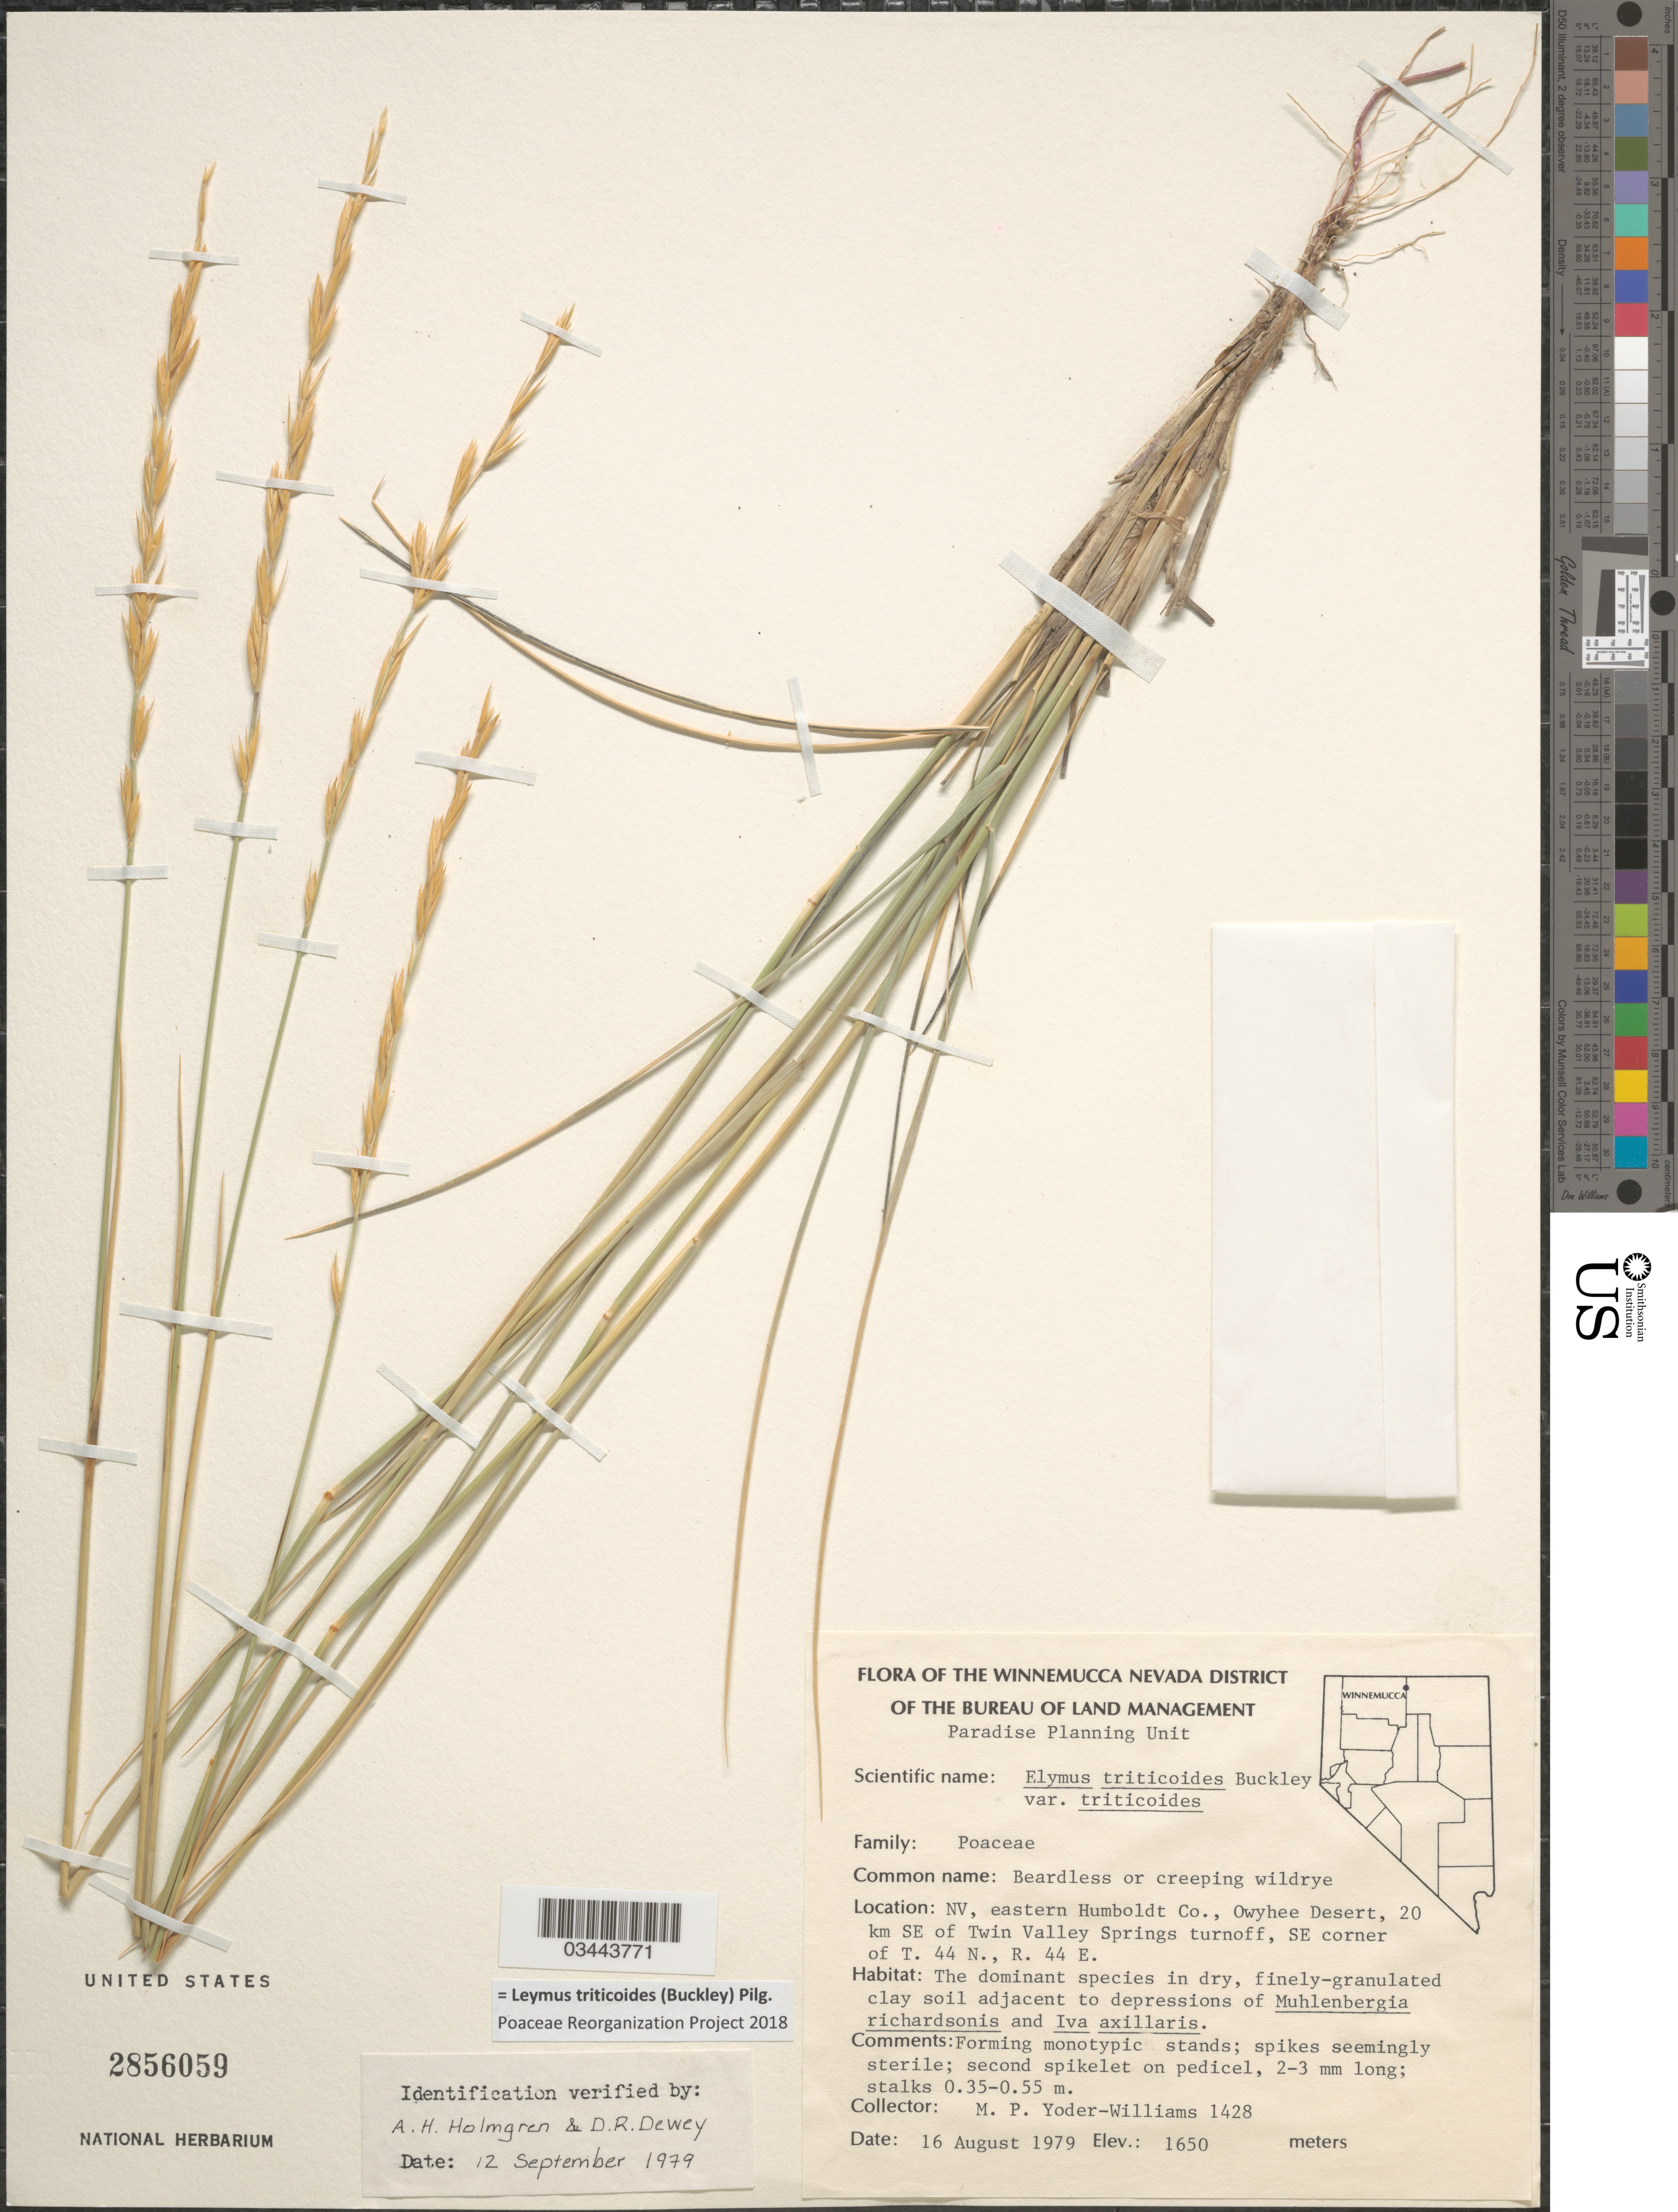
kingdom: Plantae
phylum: Tracheophyta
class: Liliopsida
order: Poales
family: Poaceae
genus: Leymus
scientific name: Leymus triticoides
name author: (Buckley) Pilg.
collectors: M. P. Yoder-Williams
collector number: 1428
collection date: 1979-08-16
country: United States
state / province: Nevada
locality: The Winnemucca Nevada District of the Bureau of Land Management. Paradise Planning Unit. NV, eastern Humboldt Co., Owyhee Desert, 20 km SE of Twin Valley Springs turnoff, SE corner of T. 44 N., R. 44 E.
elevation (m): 1650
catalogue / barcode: US 2856059